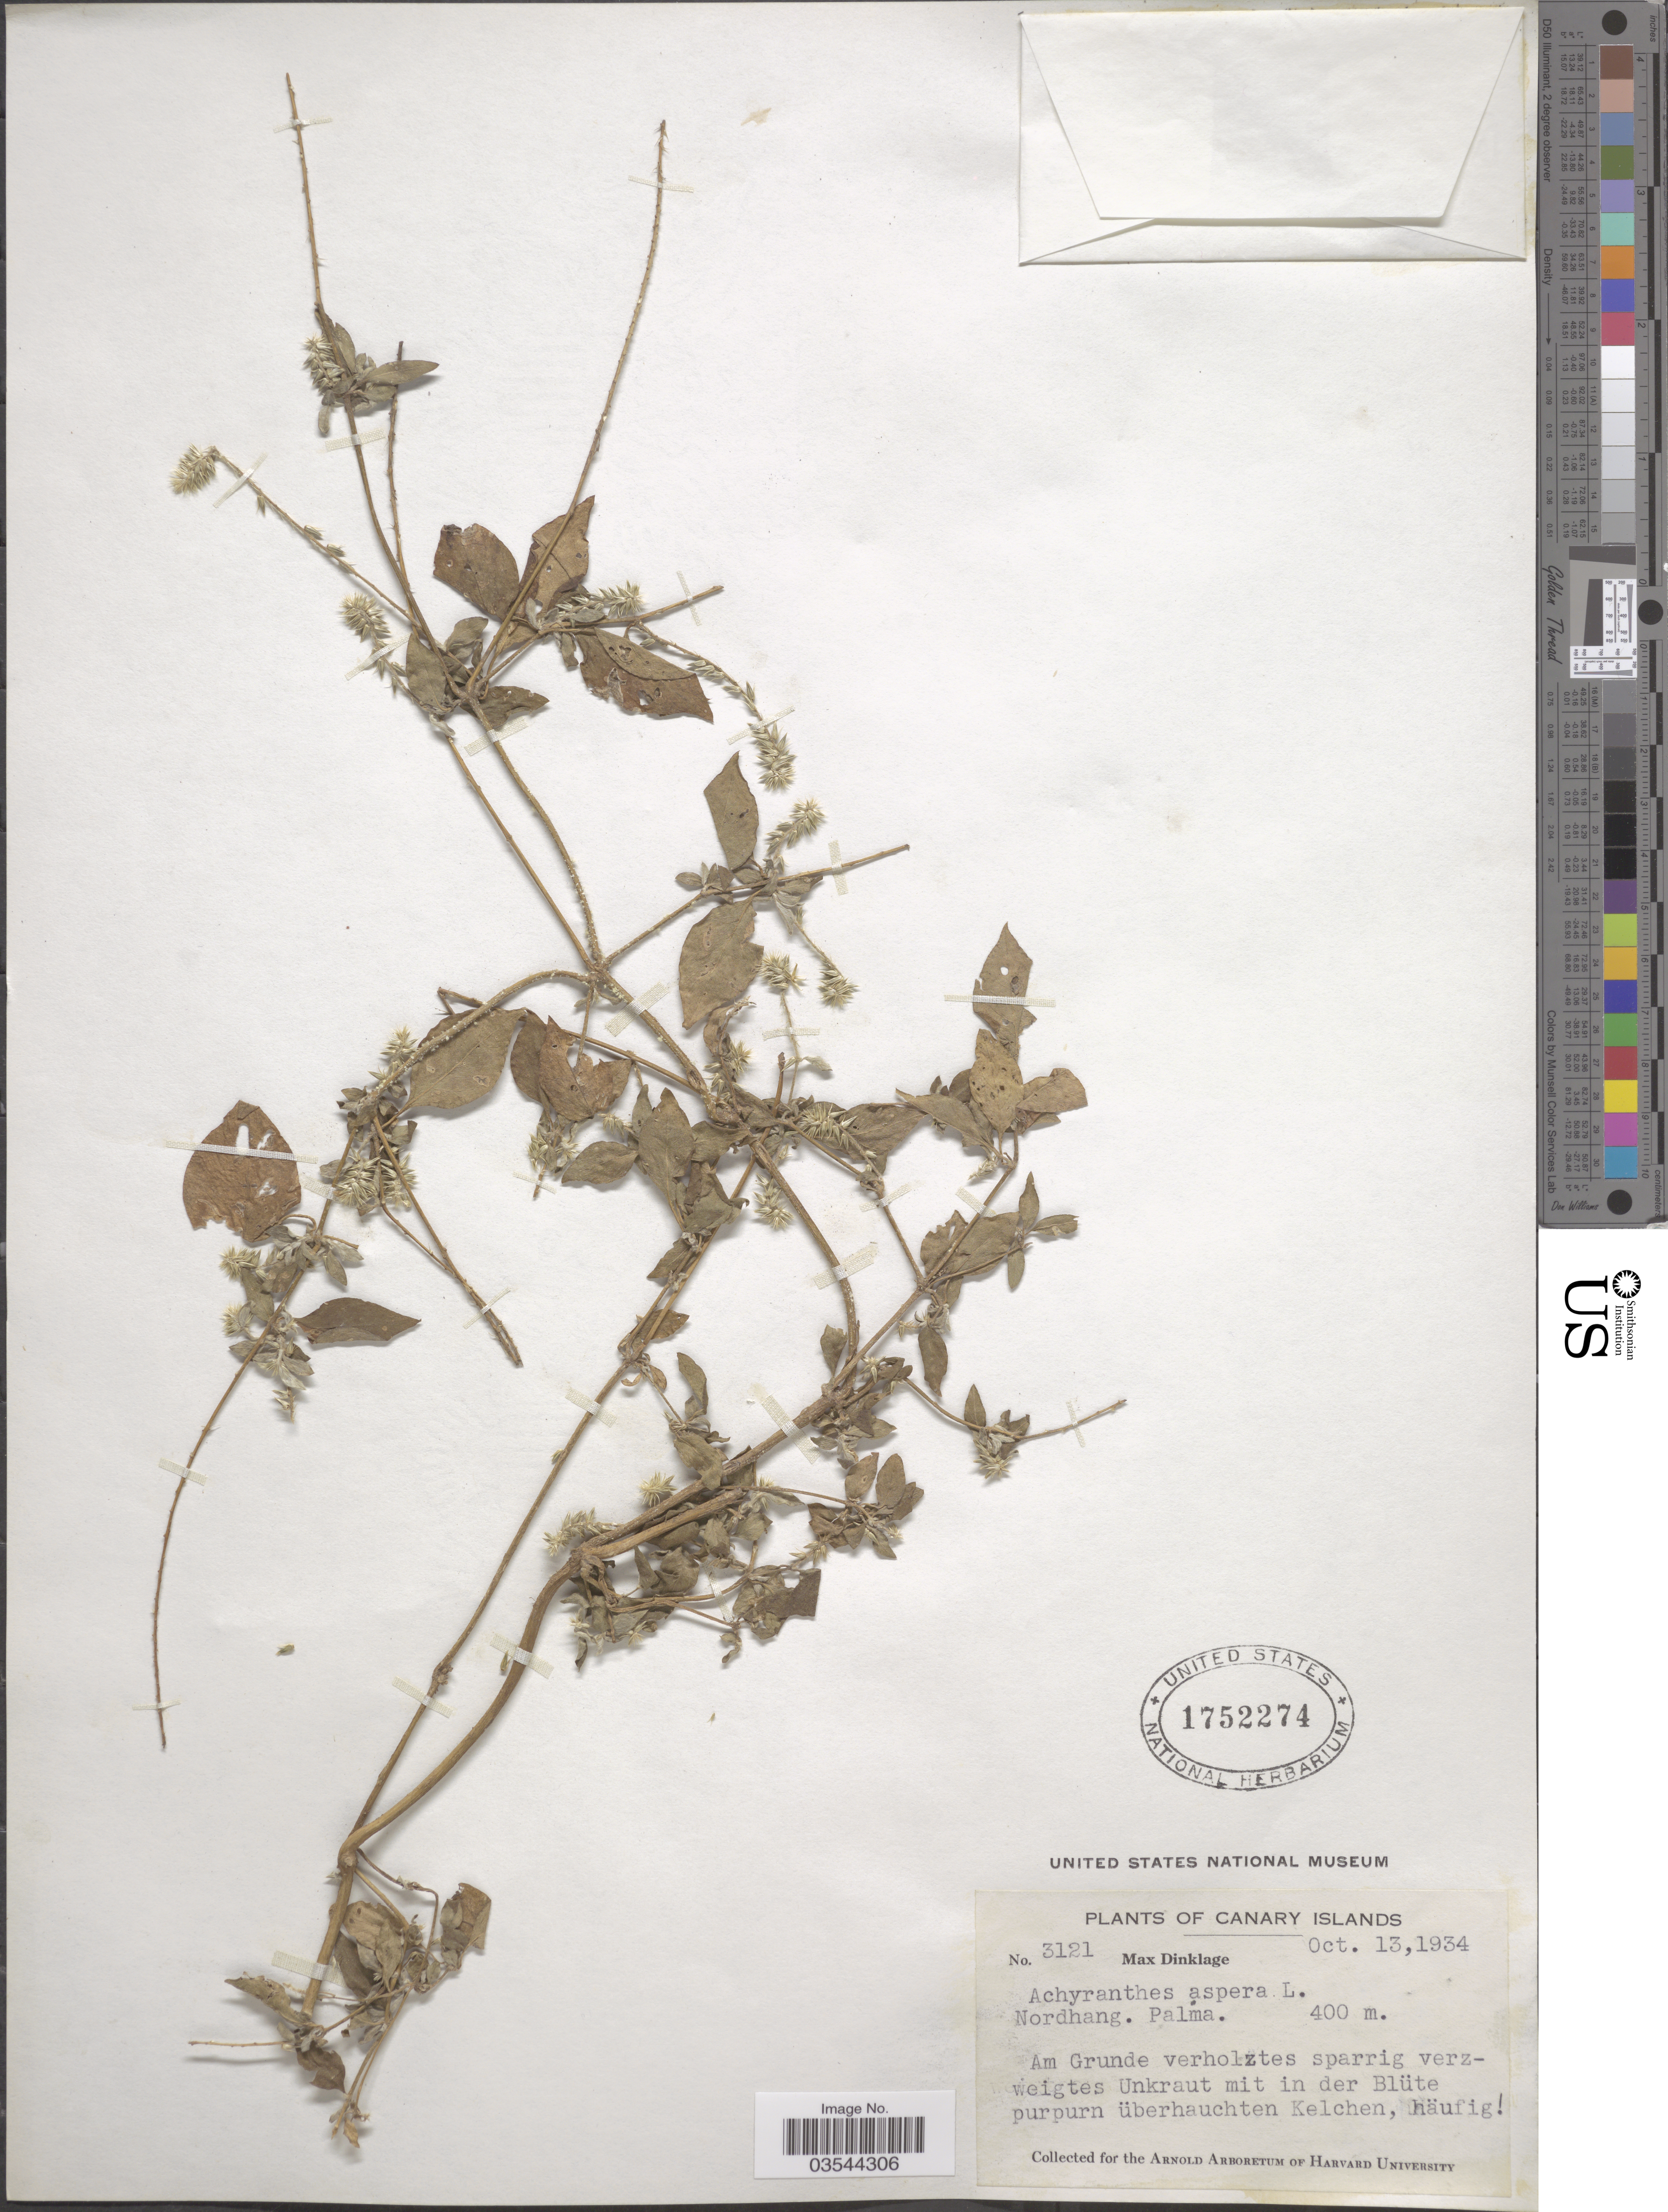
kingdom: Plantae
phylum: Tracheophyta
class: Magnoliopsida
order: Caryophyllales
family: Amaranthaceae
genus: Achyranthes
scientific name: Achyranthes aspera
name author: L.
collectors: M. Dinklage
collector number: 3121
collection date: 1934-10-13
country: Spain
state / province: Canarias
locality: Canary Islands. Nordhang. Palma.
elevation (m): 400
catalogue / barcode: US 1752274